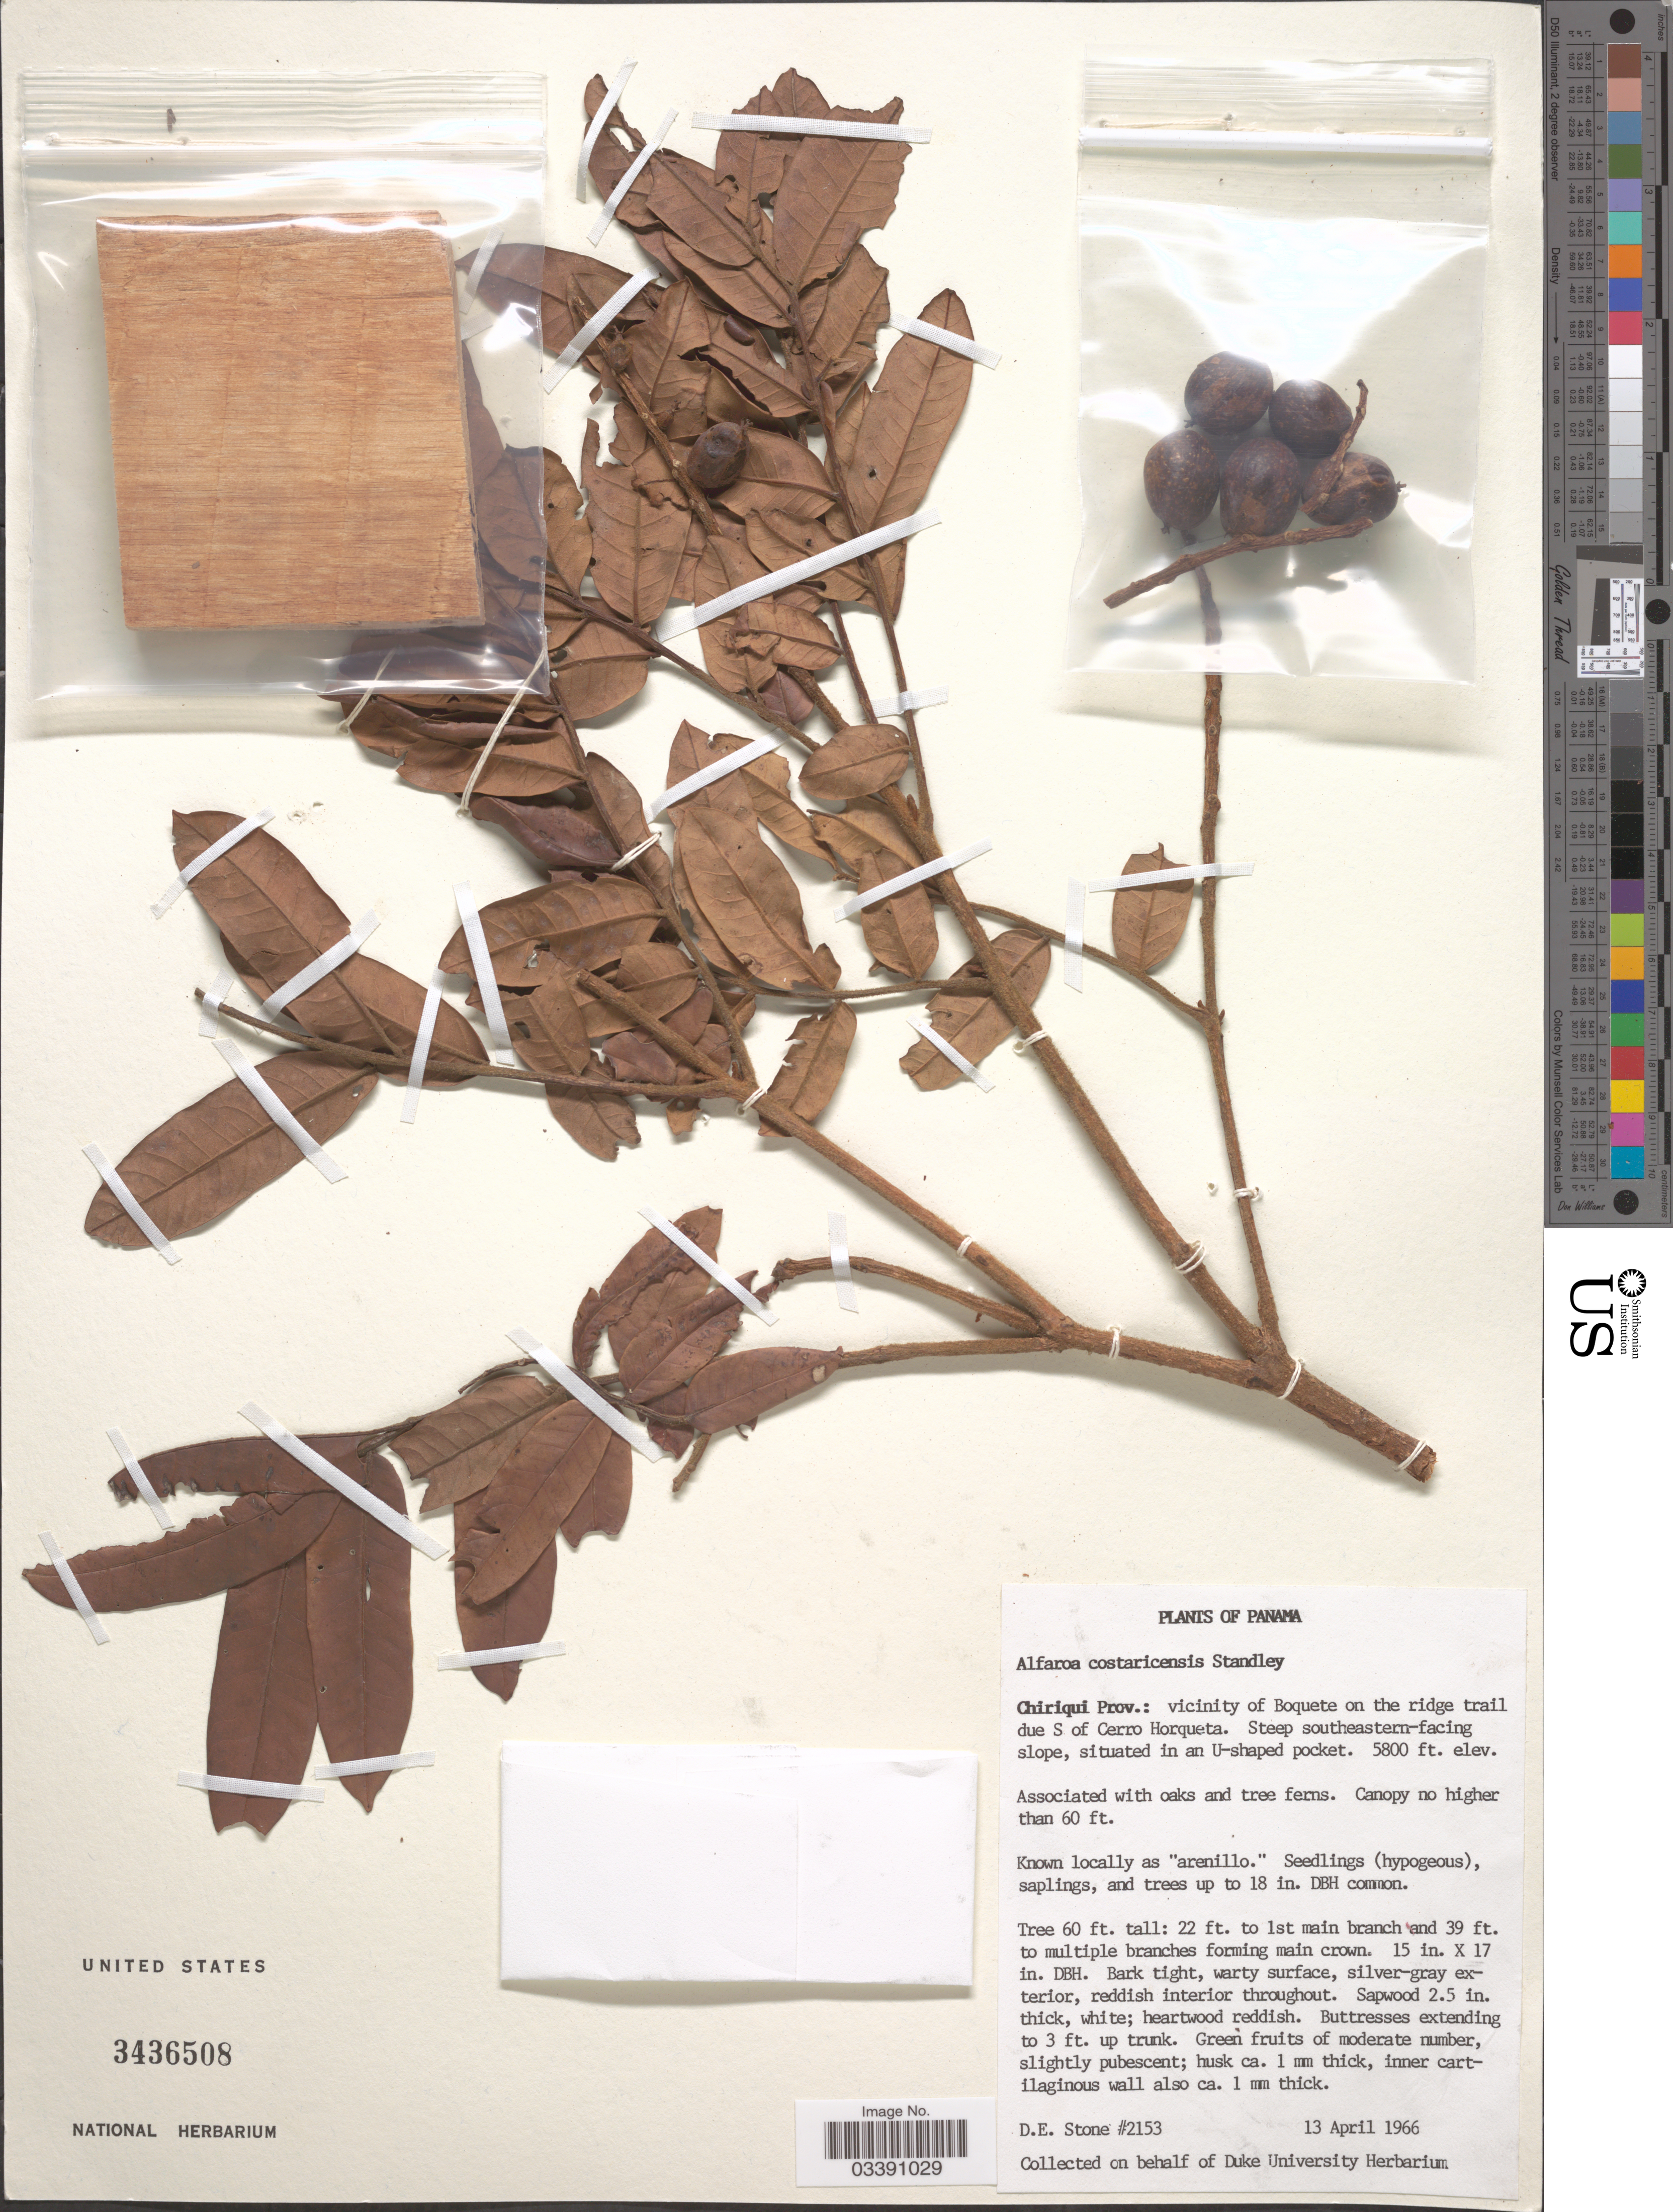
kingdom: Plantae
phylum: Tracheophyta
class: Magnoliopsida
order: Fagales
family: Juglandaceae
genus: Alfaroa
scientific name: Alfaroa costaricensis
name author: Standl.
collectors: D. E. Stone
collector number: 2153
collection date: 1966-04-13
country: Panama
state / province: Chiriqui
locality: Vicinity of Boquete on the ridge trail due S of Cerro Horqueta.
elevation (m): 1768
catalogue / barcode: US 3436508